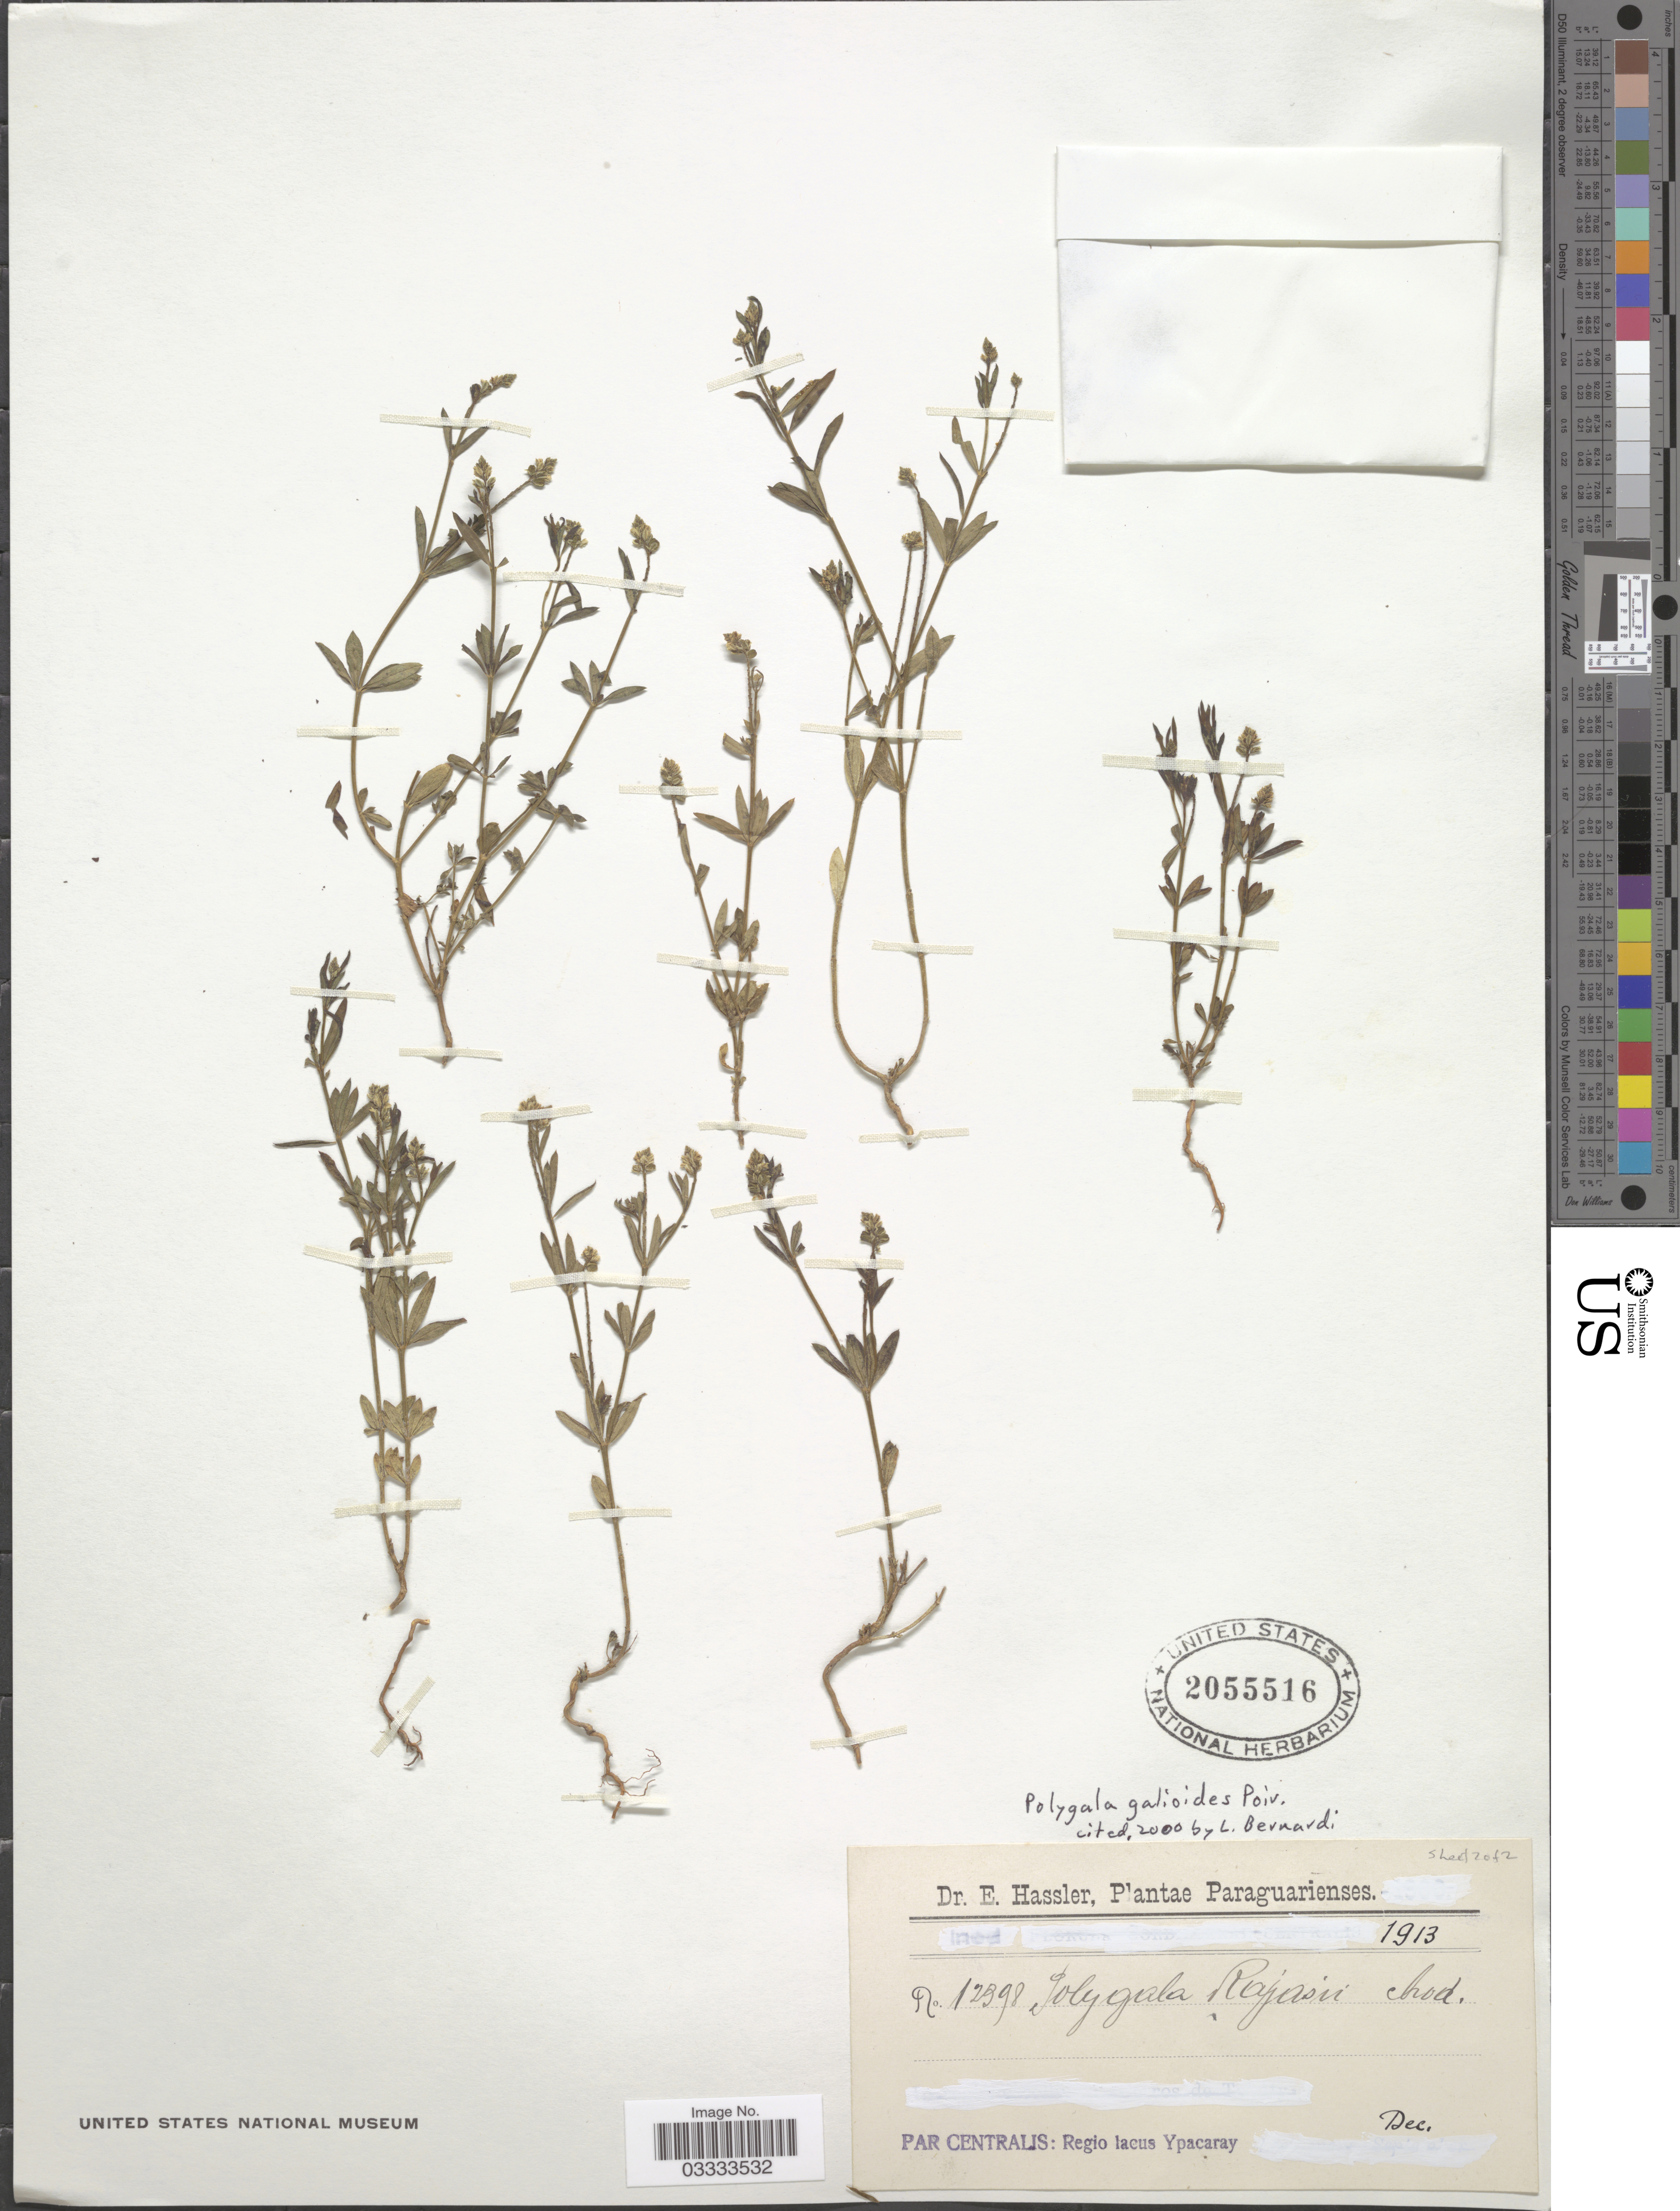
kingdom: Plantae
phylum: Tracheophyta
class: Magnoliopsida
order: Fabales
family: Polygalaceae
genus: Polygala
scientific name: Polygala galioides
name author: Poir.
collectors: E. Hassler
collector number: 12398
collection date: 1913-12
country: Paraguay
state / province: Central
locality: Regio lacus Ypacaray.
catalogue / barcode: US 2055516